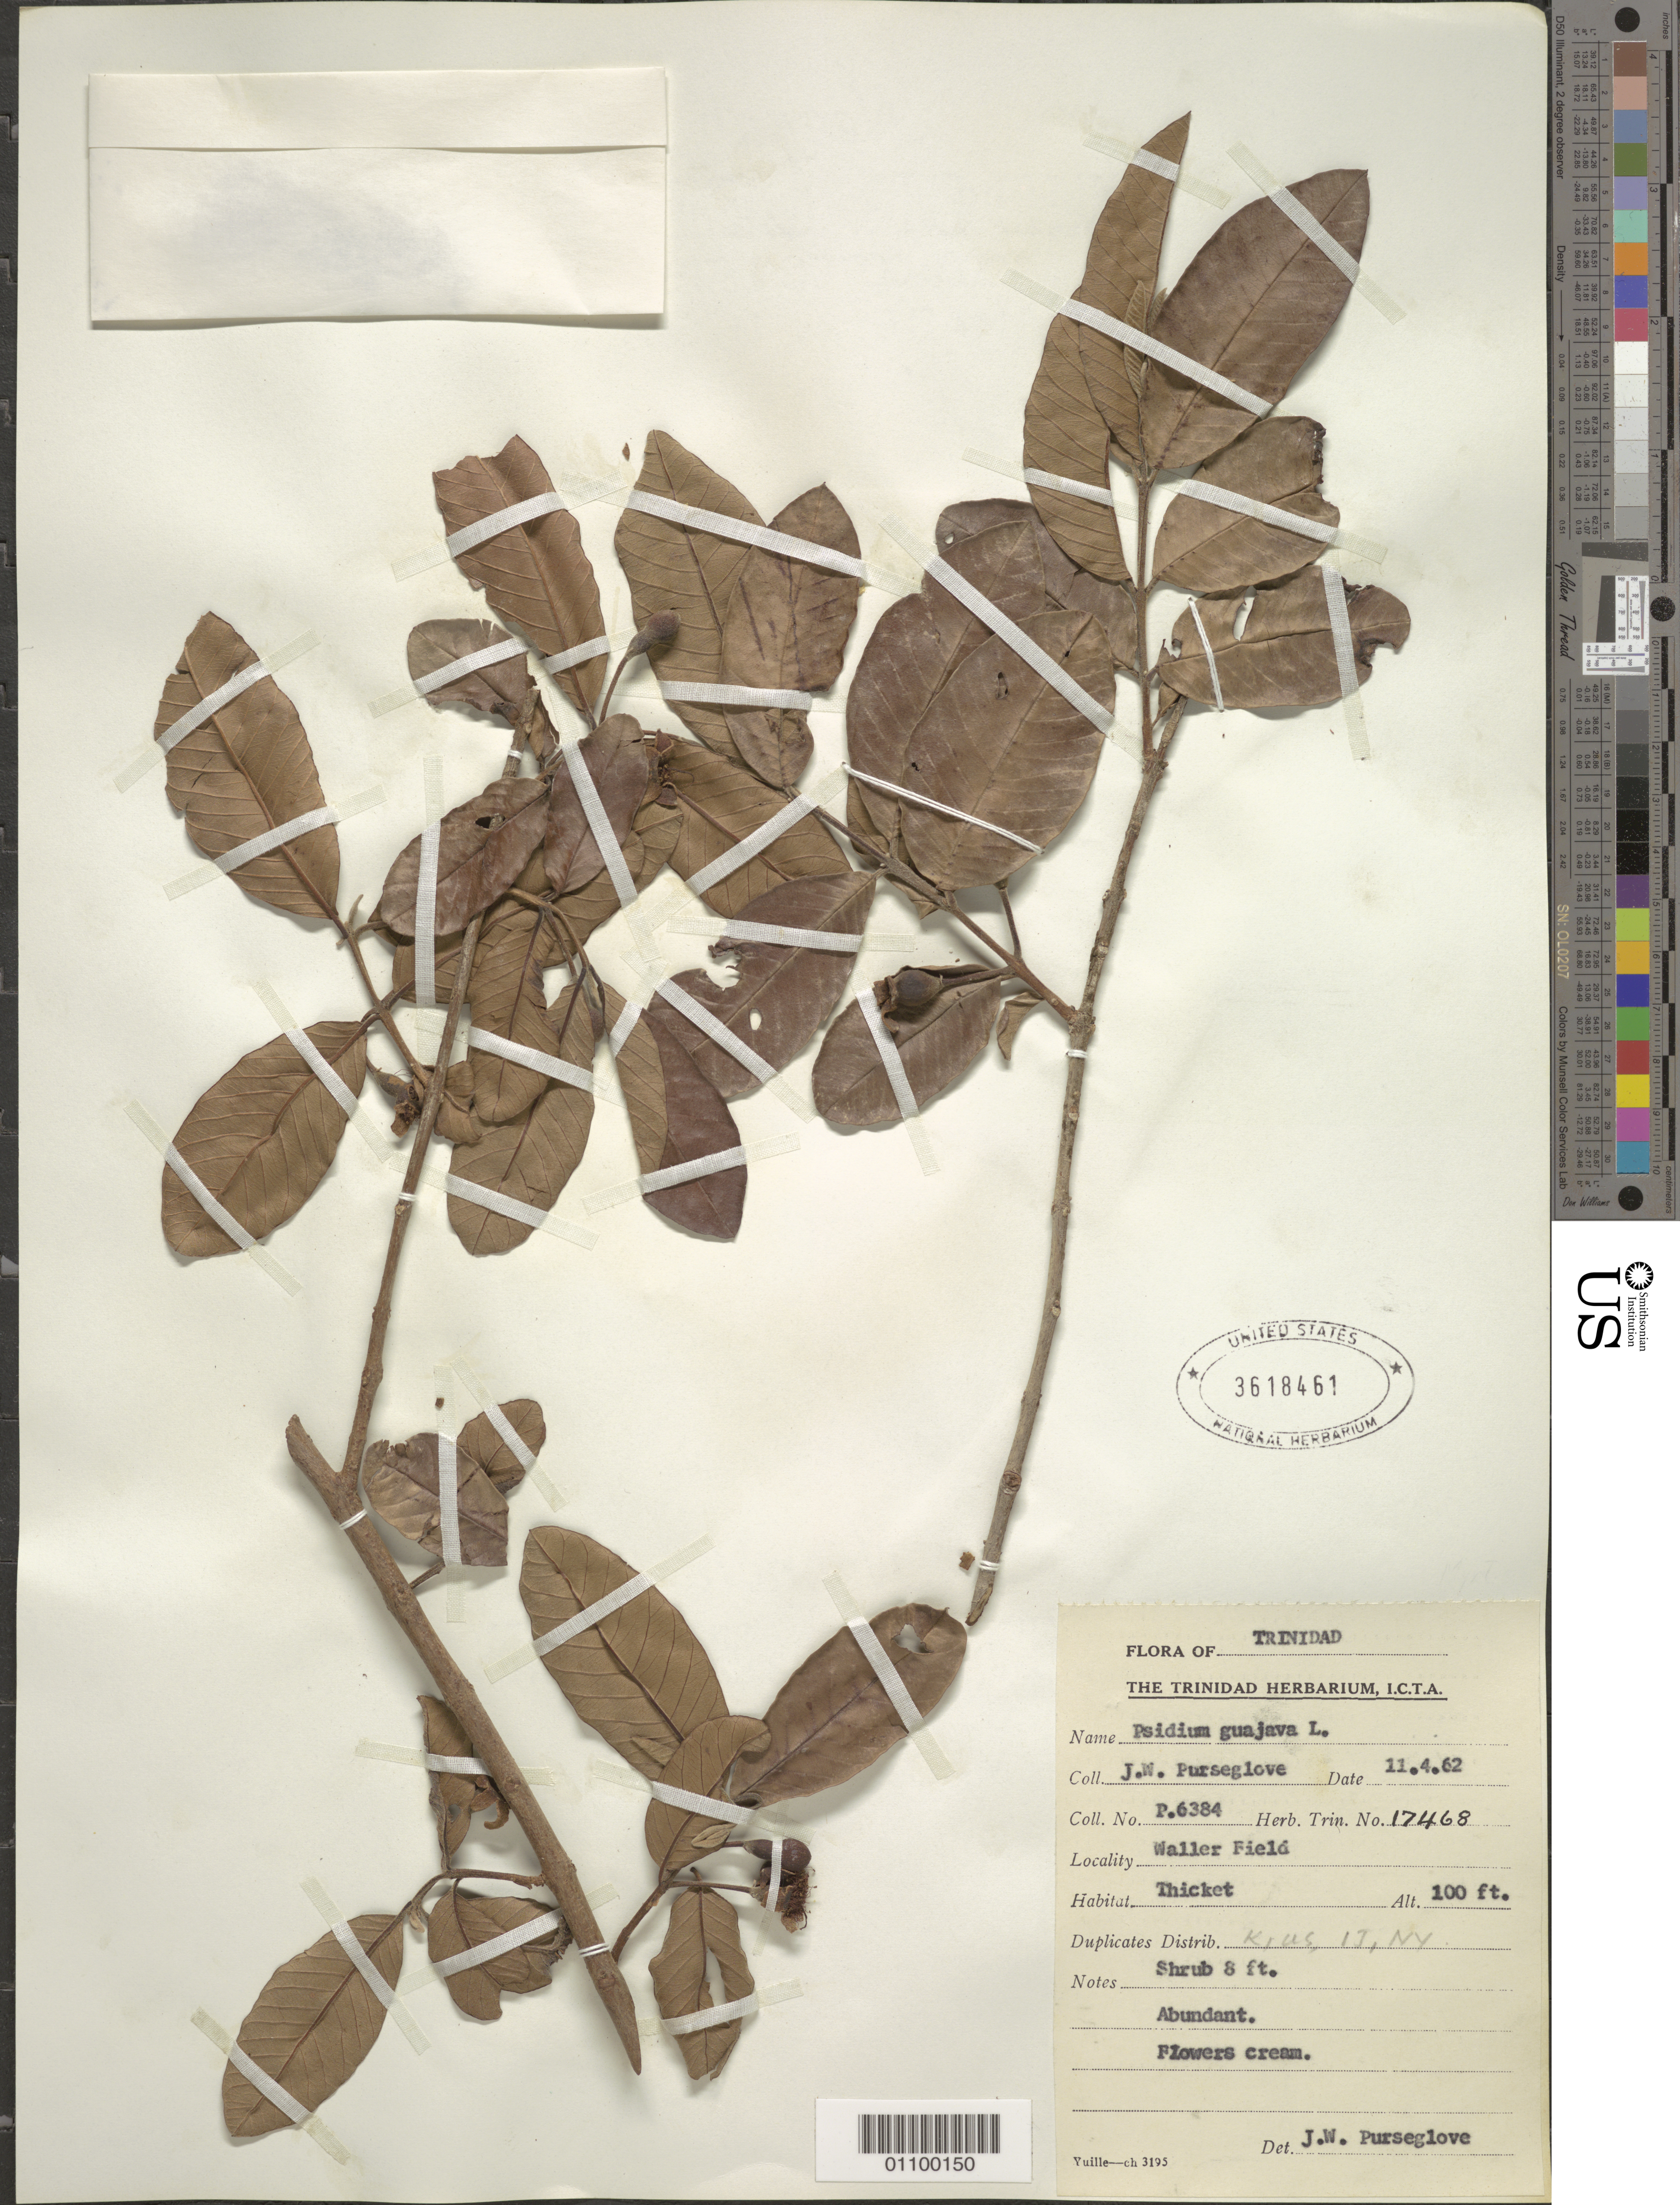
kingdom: Plantae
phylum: Tracheophyta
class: Magnoliopsida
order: Myrtales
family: Myrtaceae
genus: Psidium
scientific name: Psidium guajava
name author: L.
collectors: J. Purseglove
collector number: P.6384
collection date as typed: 04 Nov 1962 or 11 Apr 1962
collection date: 1962-04-11 or 1962-11-04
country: Trinidad and Tobago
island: Trinidad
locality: Waller Field, Thicket.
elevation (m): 30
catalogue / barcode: US 3618461